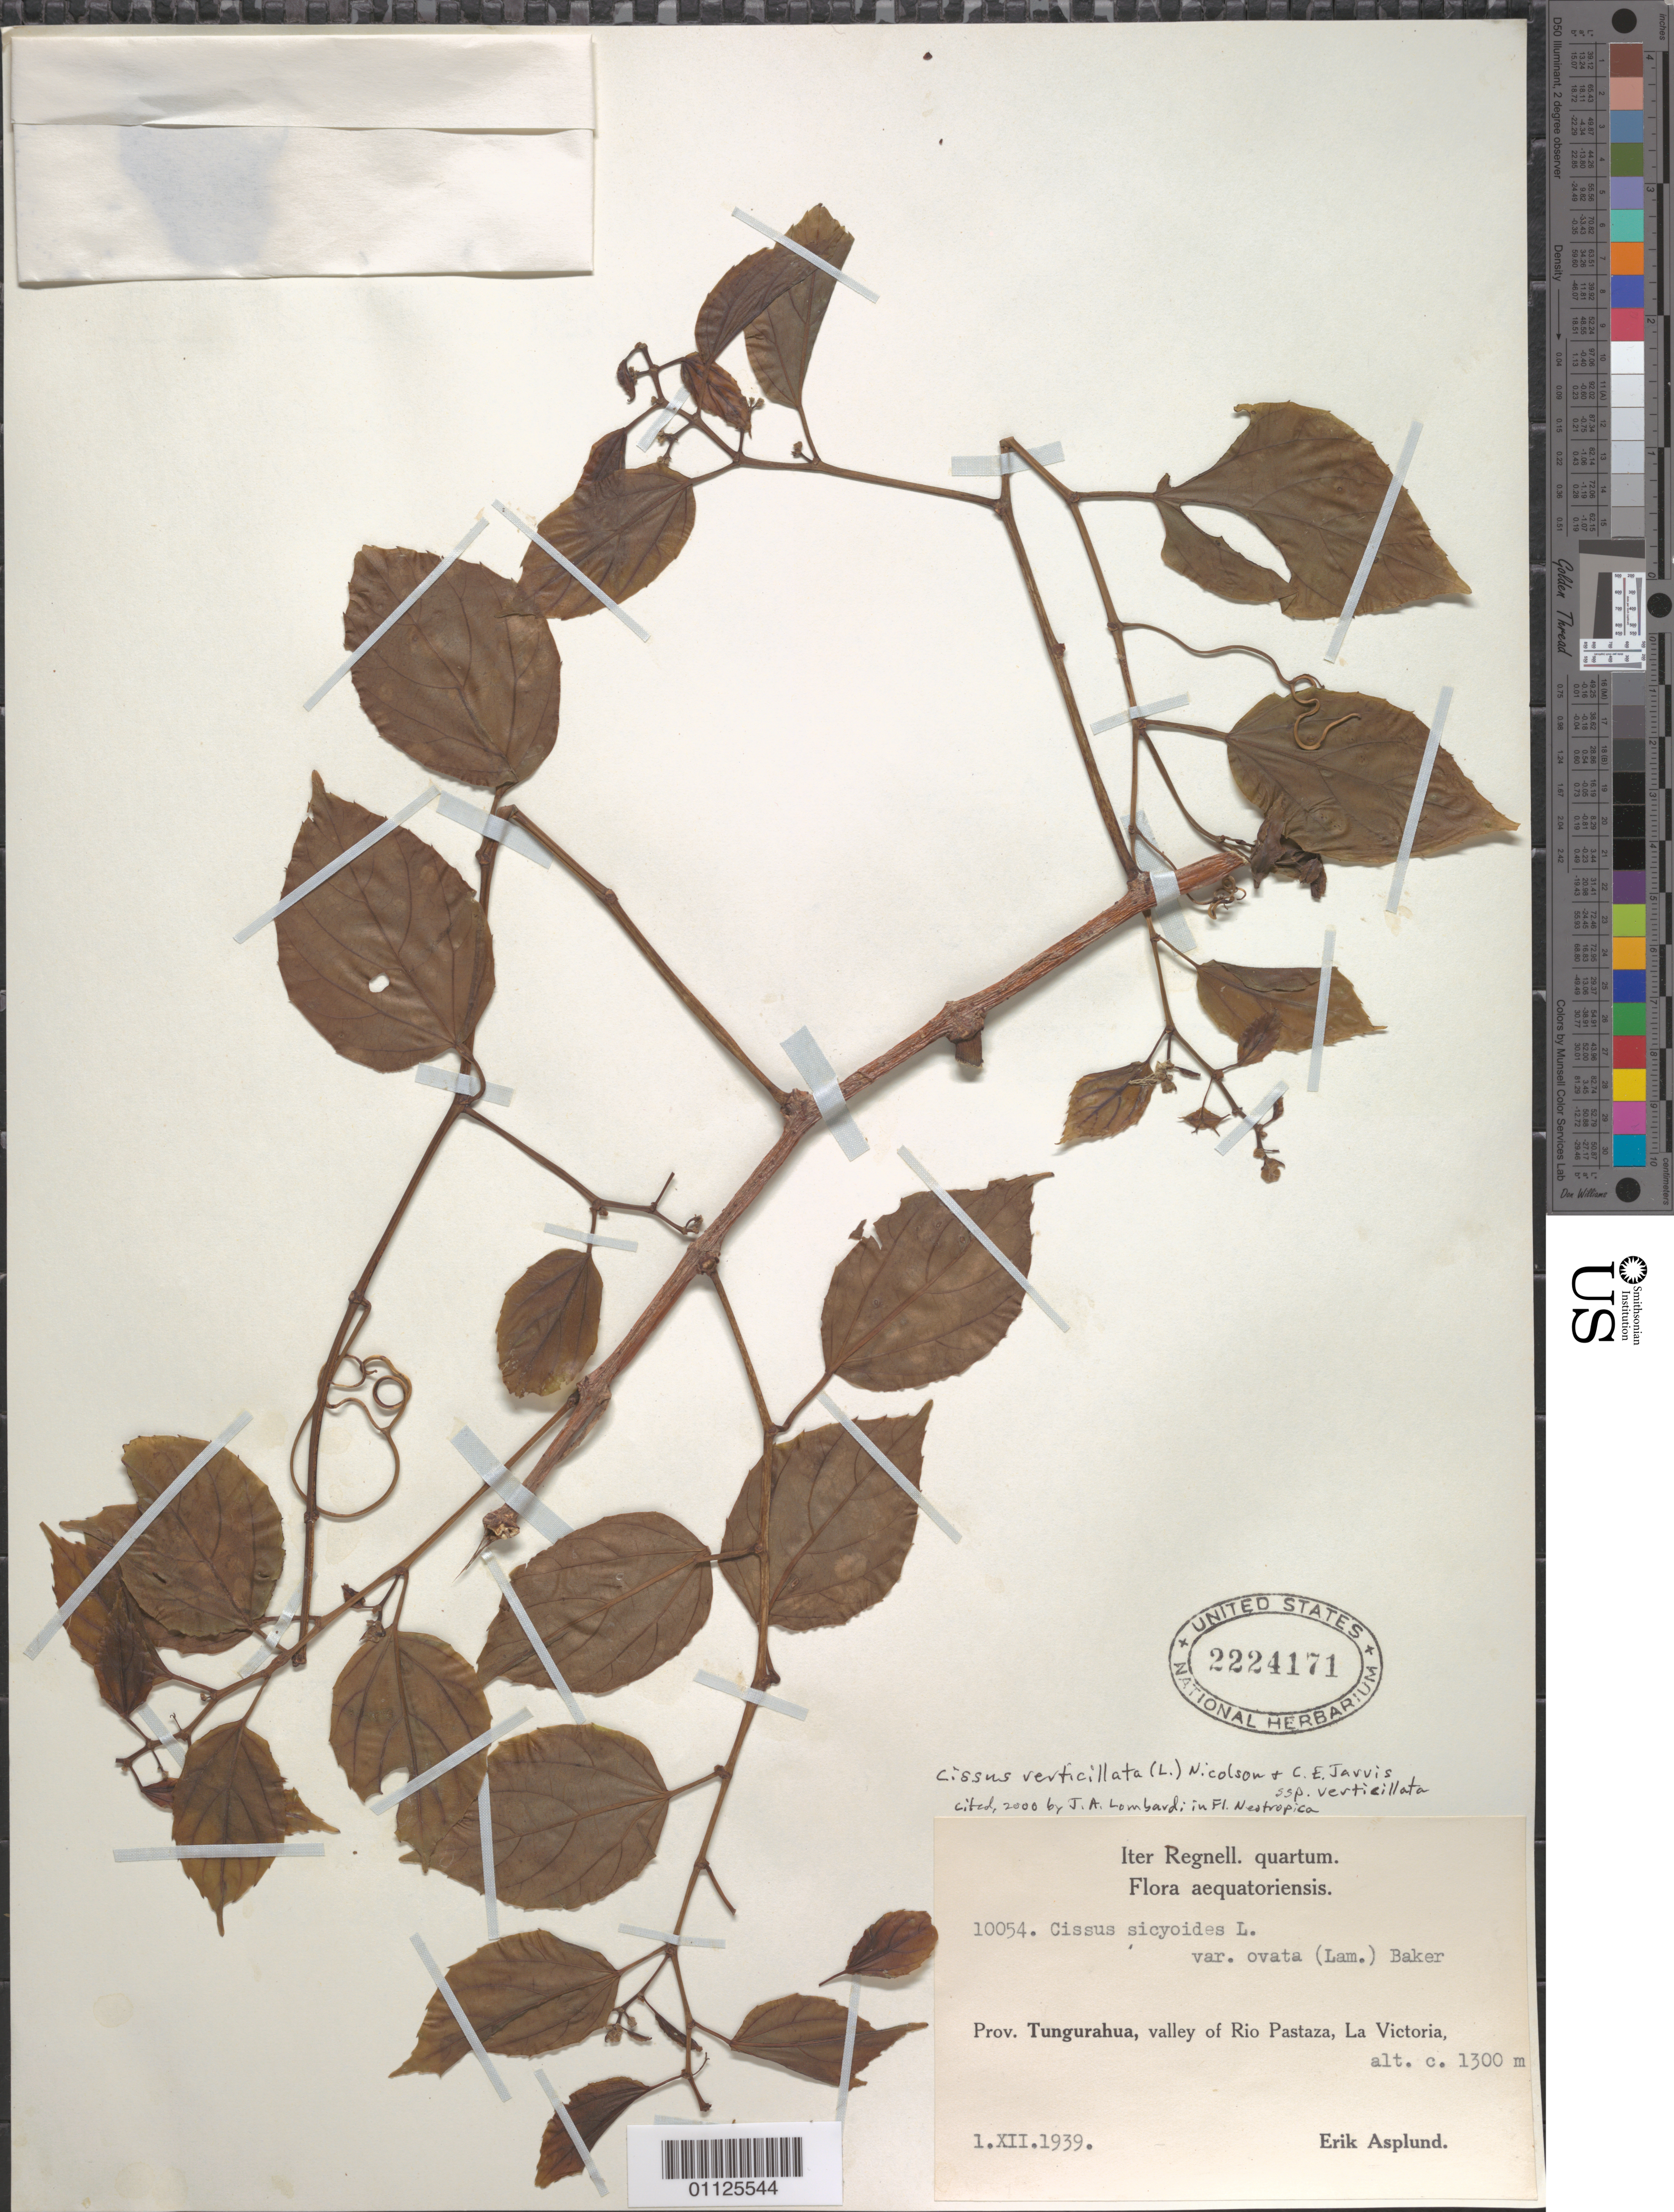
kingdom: Plantae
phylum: Tracheophyta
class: Magnoliopsida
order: Vitales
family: Vitaceae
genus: Cissus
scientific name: Cissus verticillata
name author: (L.) Nicolson & C.E. Jarvis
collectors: E. Asplund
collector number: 10054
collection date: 1939-12-01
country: Ecuador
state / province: Tungurahua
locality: Valley of Rio Pastaza, La Victoria.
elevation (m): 1300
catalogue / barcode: US 2224171